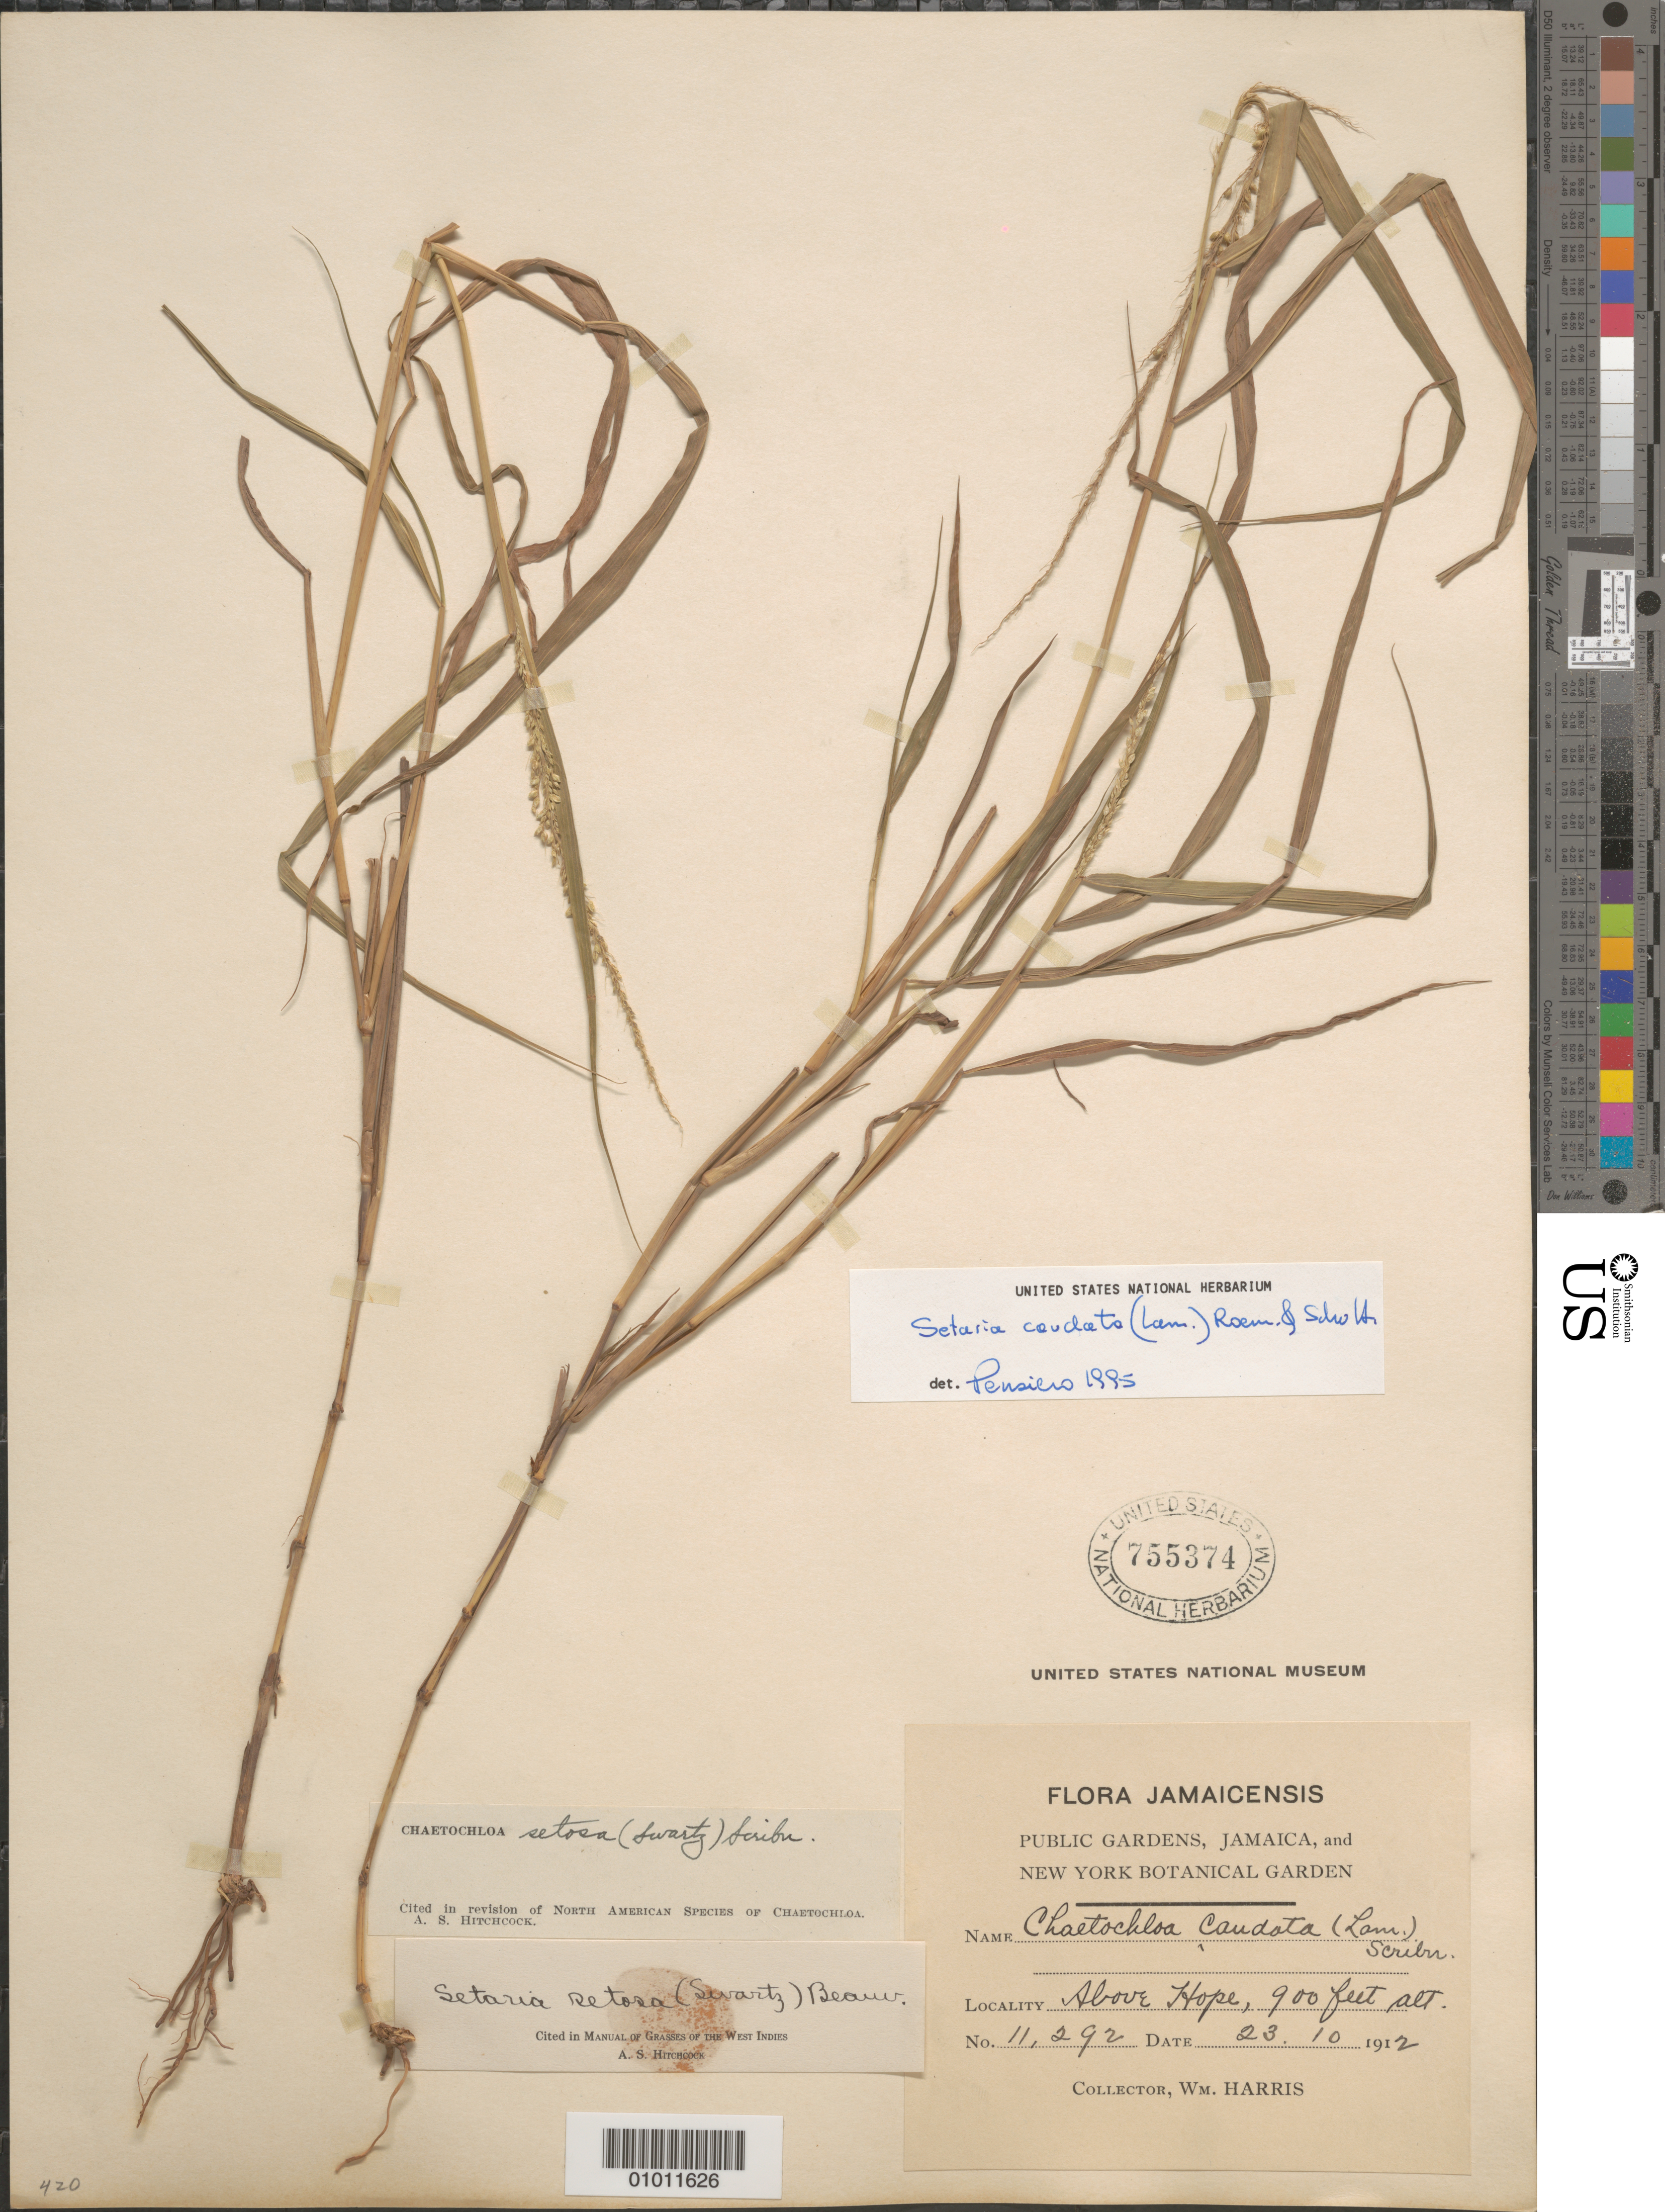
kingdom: Plantae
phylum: Tracheophyta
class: Liliopsida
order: Poales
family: Poaceae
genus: Setaria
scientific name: Setaria setosa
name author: (Sw.) P. Beauv.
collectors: W. H. Harris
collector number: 11292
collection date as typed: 23 Oct 1912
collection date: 1912-10-23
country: Jamaica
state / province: Clarendon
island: Jamaica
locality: Above Hope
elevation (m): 274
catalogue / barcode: US 755374